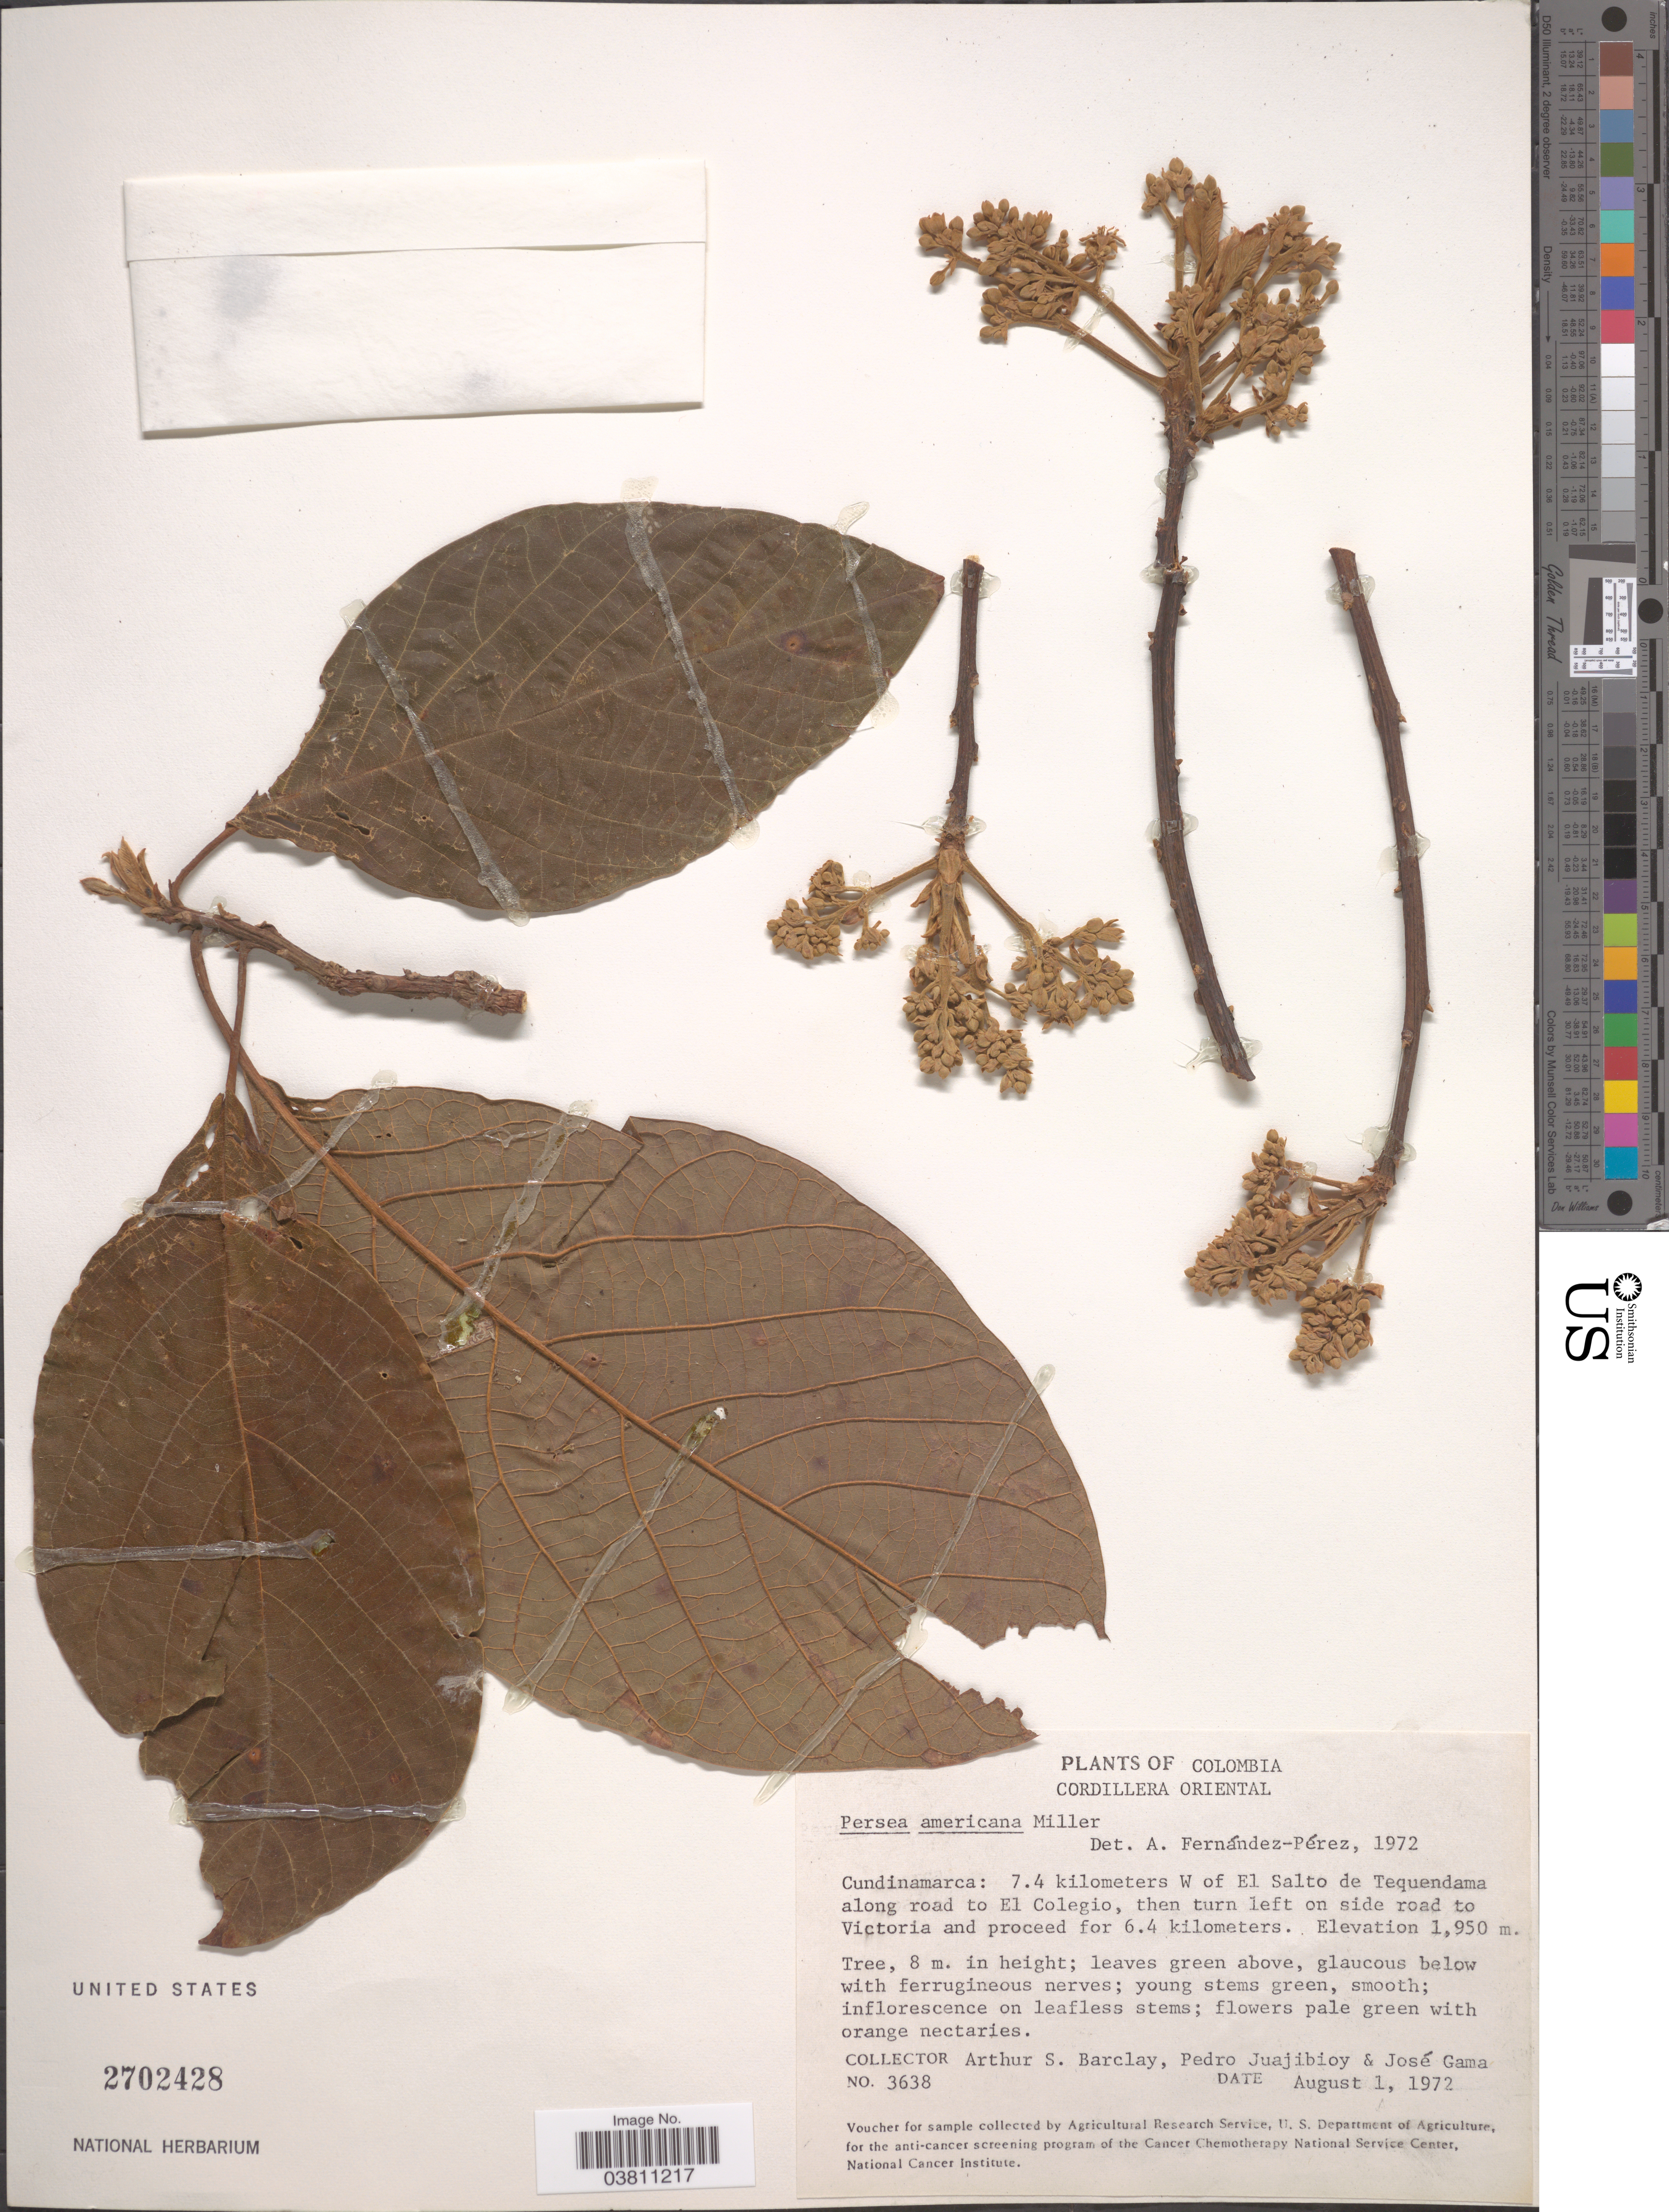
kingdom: Plantae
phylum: Tracheophyta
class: Magnoliopsida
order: Laurales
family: Lauraceae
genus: Persea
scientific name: Persea americana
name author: Mill.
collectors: A. S. Barclay, P. Juajibioy & J. Gama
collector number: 3638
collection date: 1972-08-01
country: Colombia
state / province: Cundinamarca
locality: Cordillera Oriental. 7.4 kilometers W of El Salto de Tequendama along road to El Colegio, then turn left on side road to Victoria and proceed for 6.4 kilometers.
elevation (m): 1950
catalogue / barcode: US 2702428